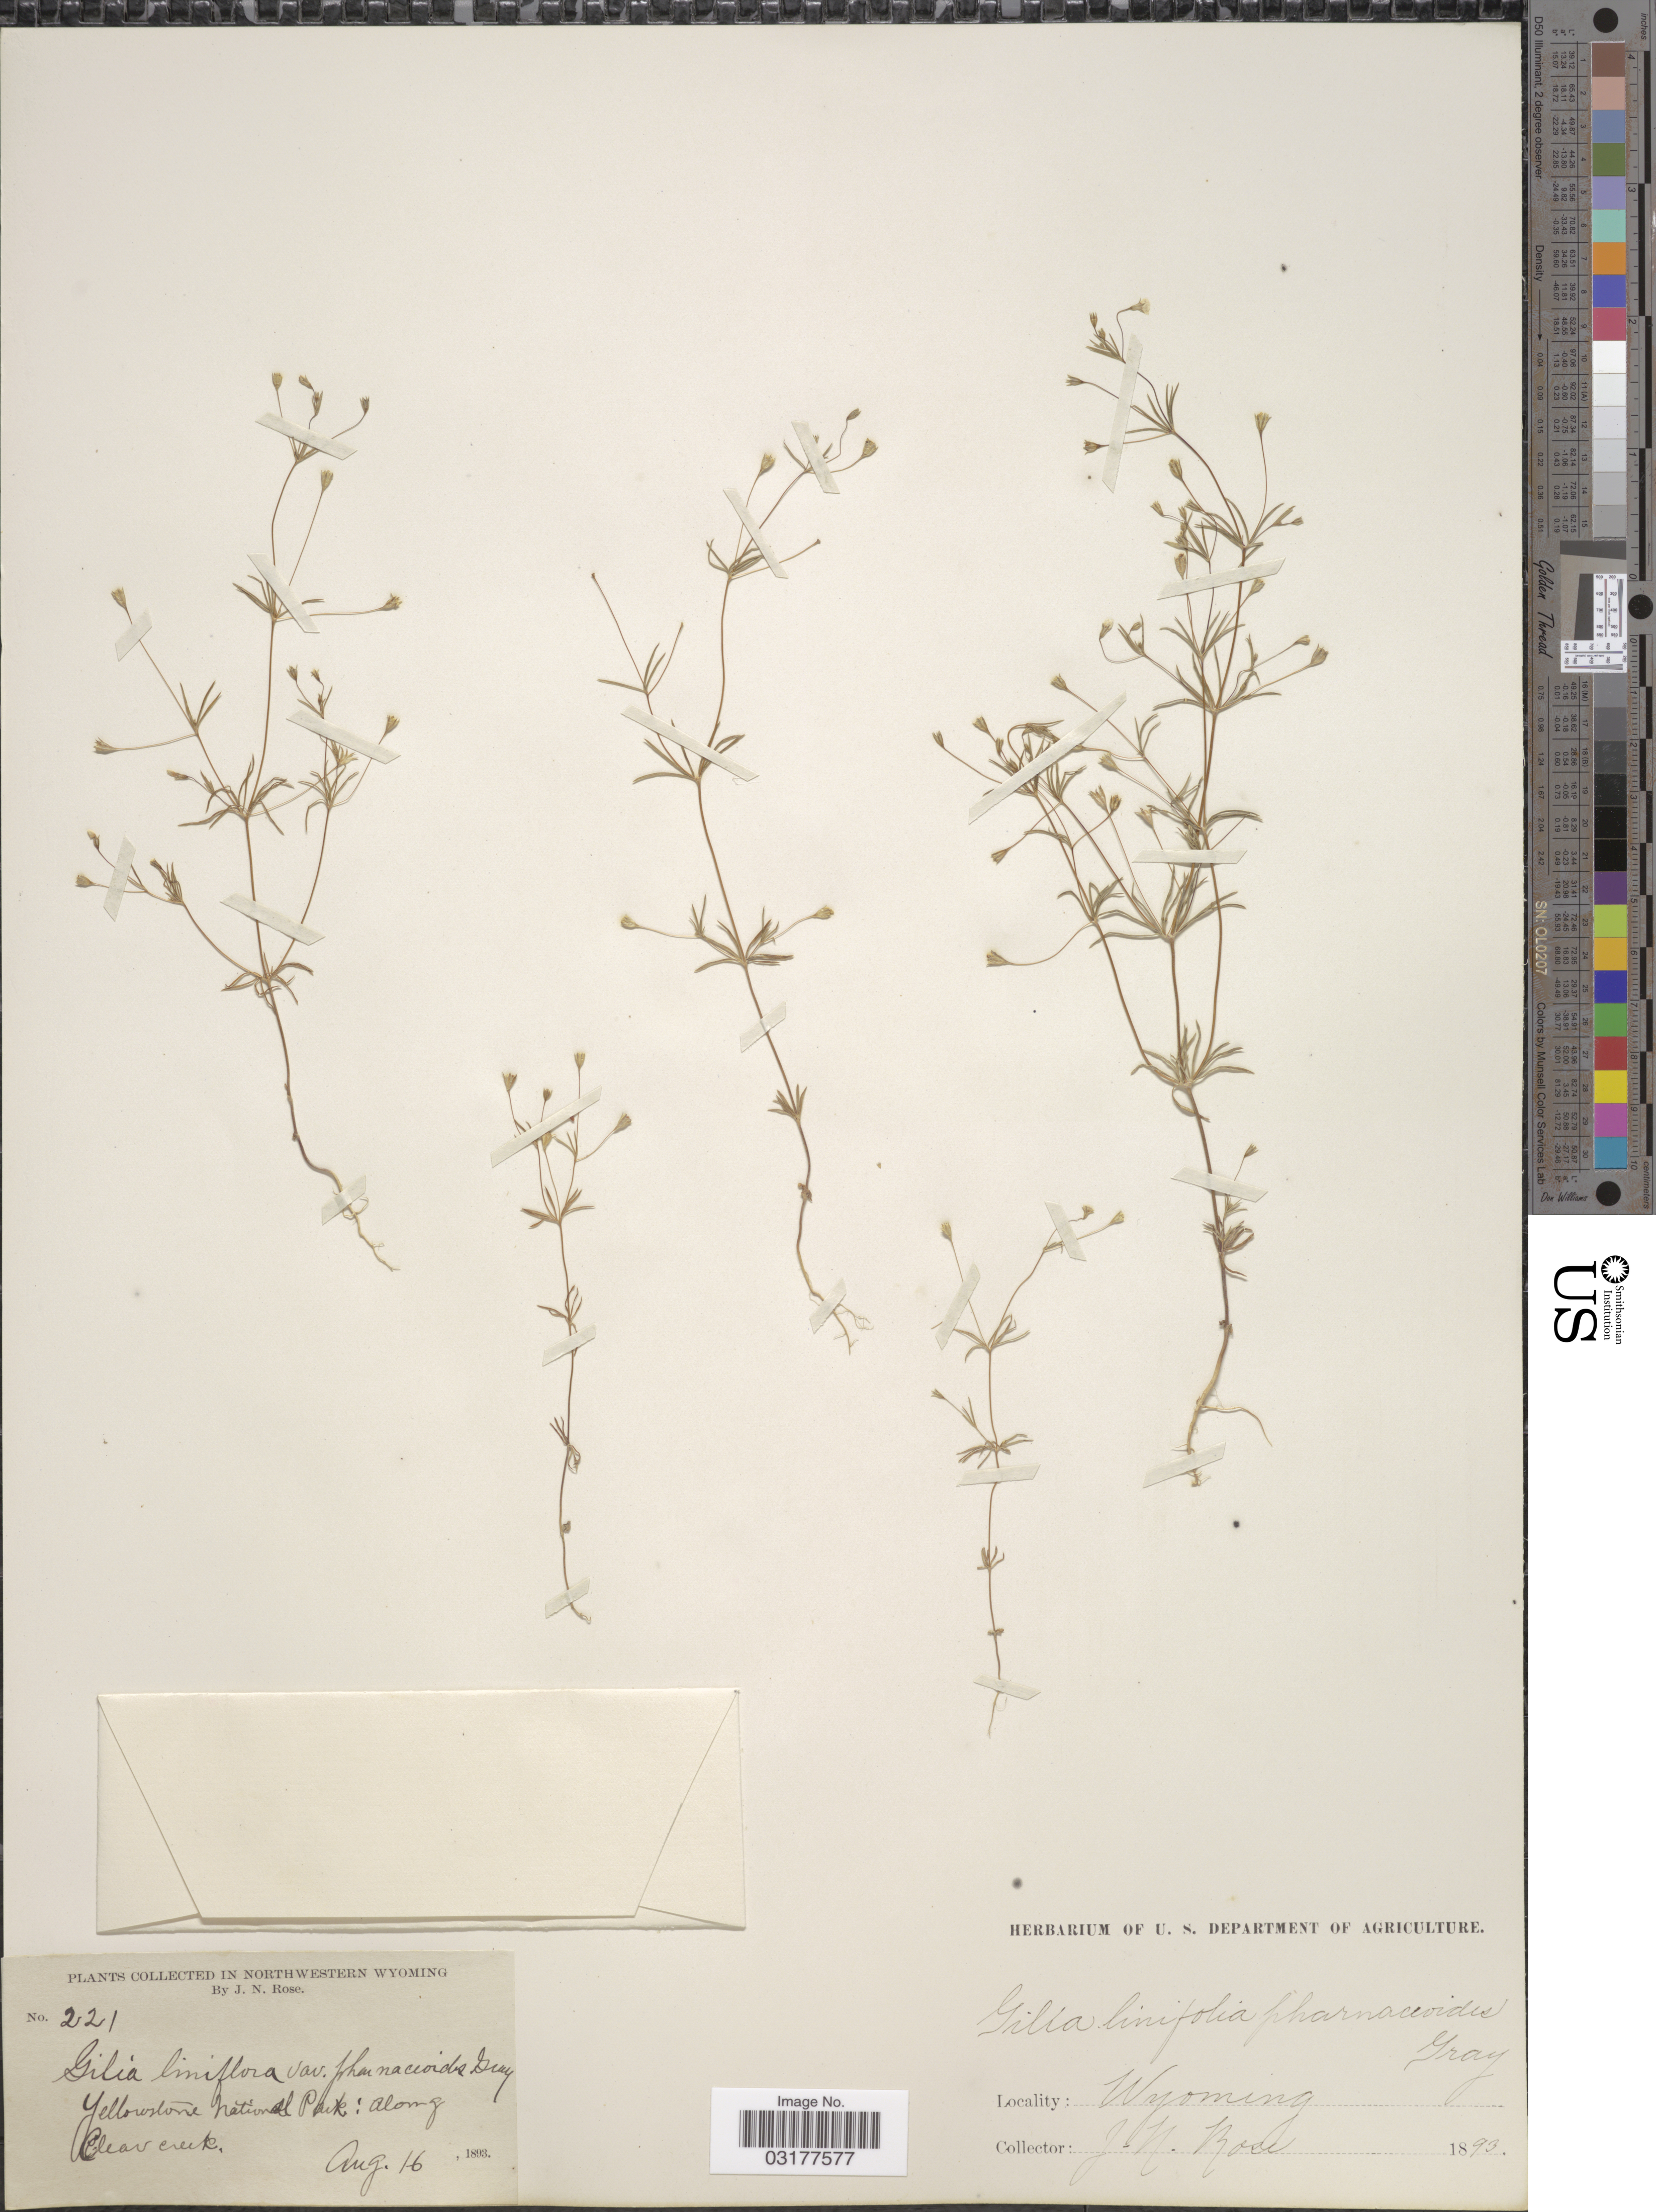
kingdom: Plantae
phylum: Tracheophyta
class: Magnoliopsida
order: Ericales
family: Polemoniaceae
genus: Leptosiphon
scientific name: Leptosiphon filipes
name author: (Benth.) J.M. Porter & L.A. Johnson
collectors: J. N. Rose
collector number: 221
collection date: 1893-08-16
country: United States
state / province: Wyoming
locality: Northwestern Wyoming. Yellowstone National Park: along Clear creek.